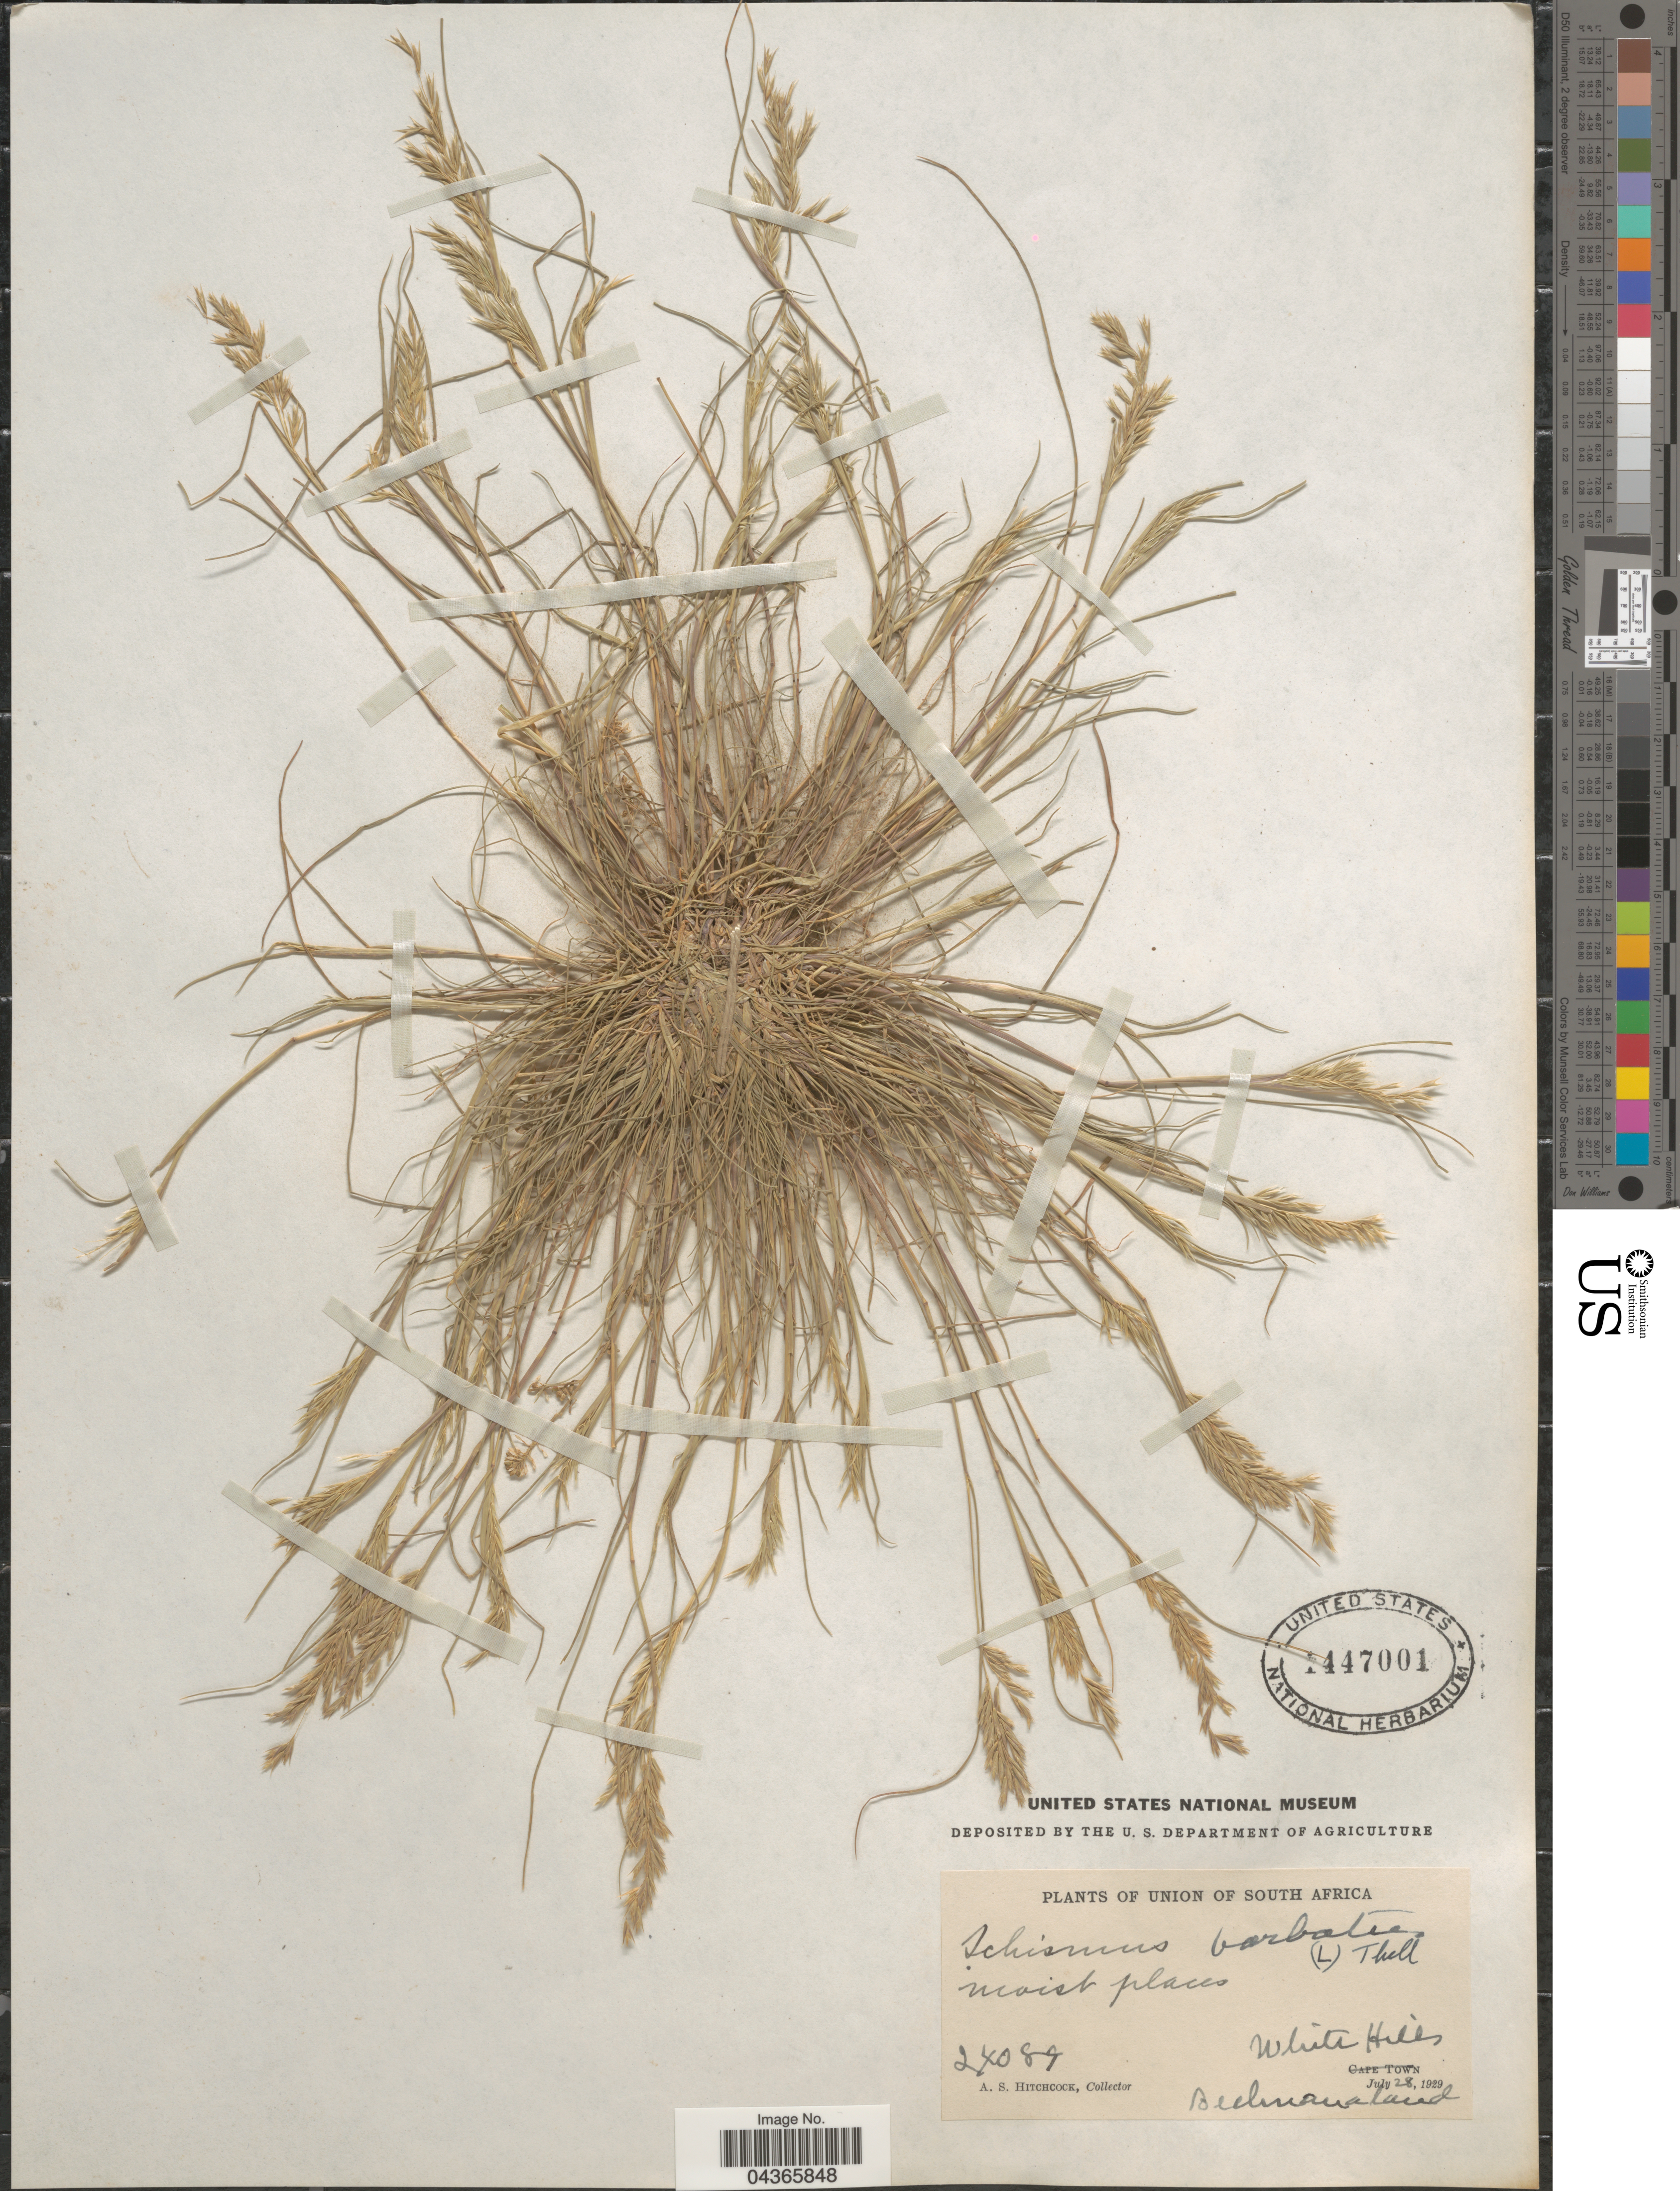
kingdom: Plantae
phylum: Tracheophyta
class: Liliopsida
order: Poales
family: Poaceae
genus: Schismus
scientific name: Schismus barbatus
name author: (L.) Thell.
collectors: A. S. Hitchcock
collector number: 24089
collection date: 1929-07-28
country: South Africa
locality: Union South Africa. White Hills. Bechuanaland.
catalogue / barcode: US 1447001